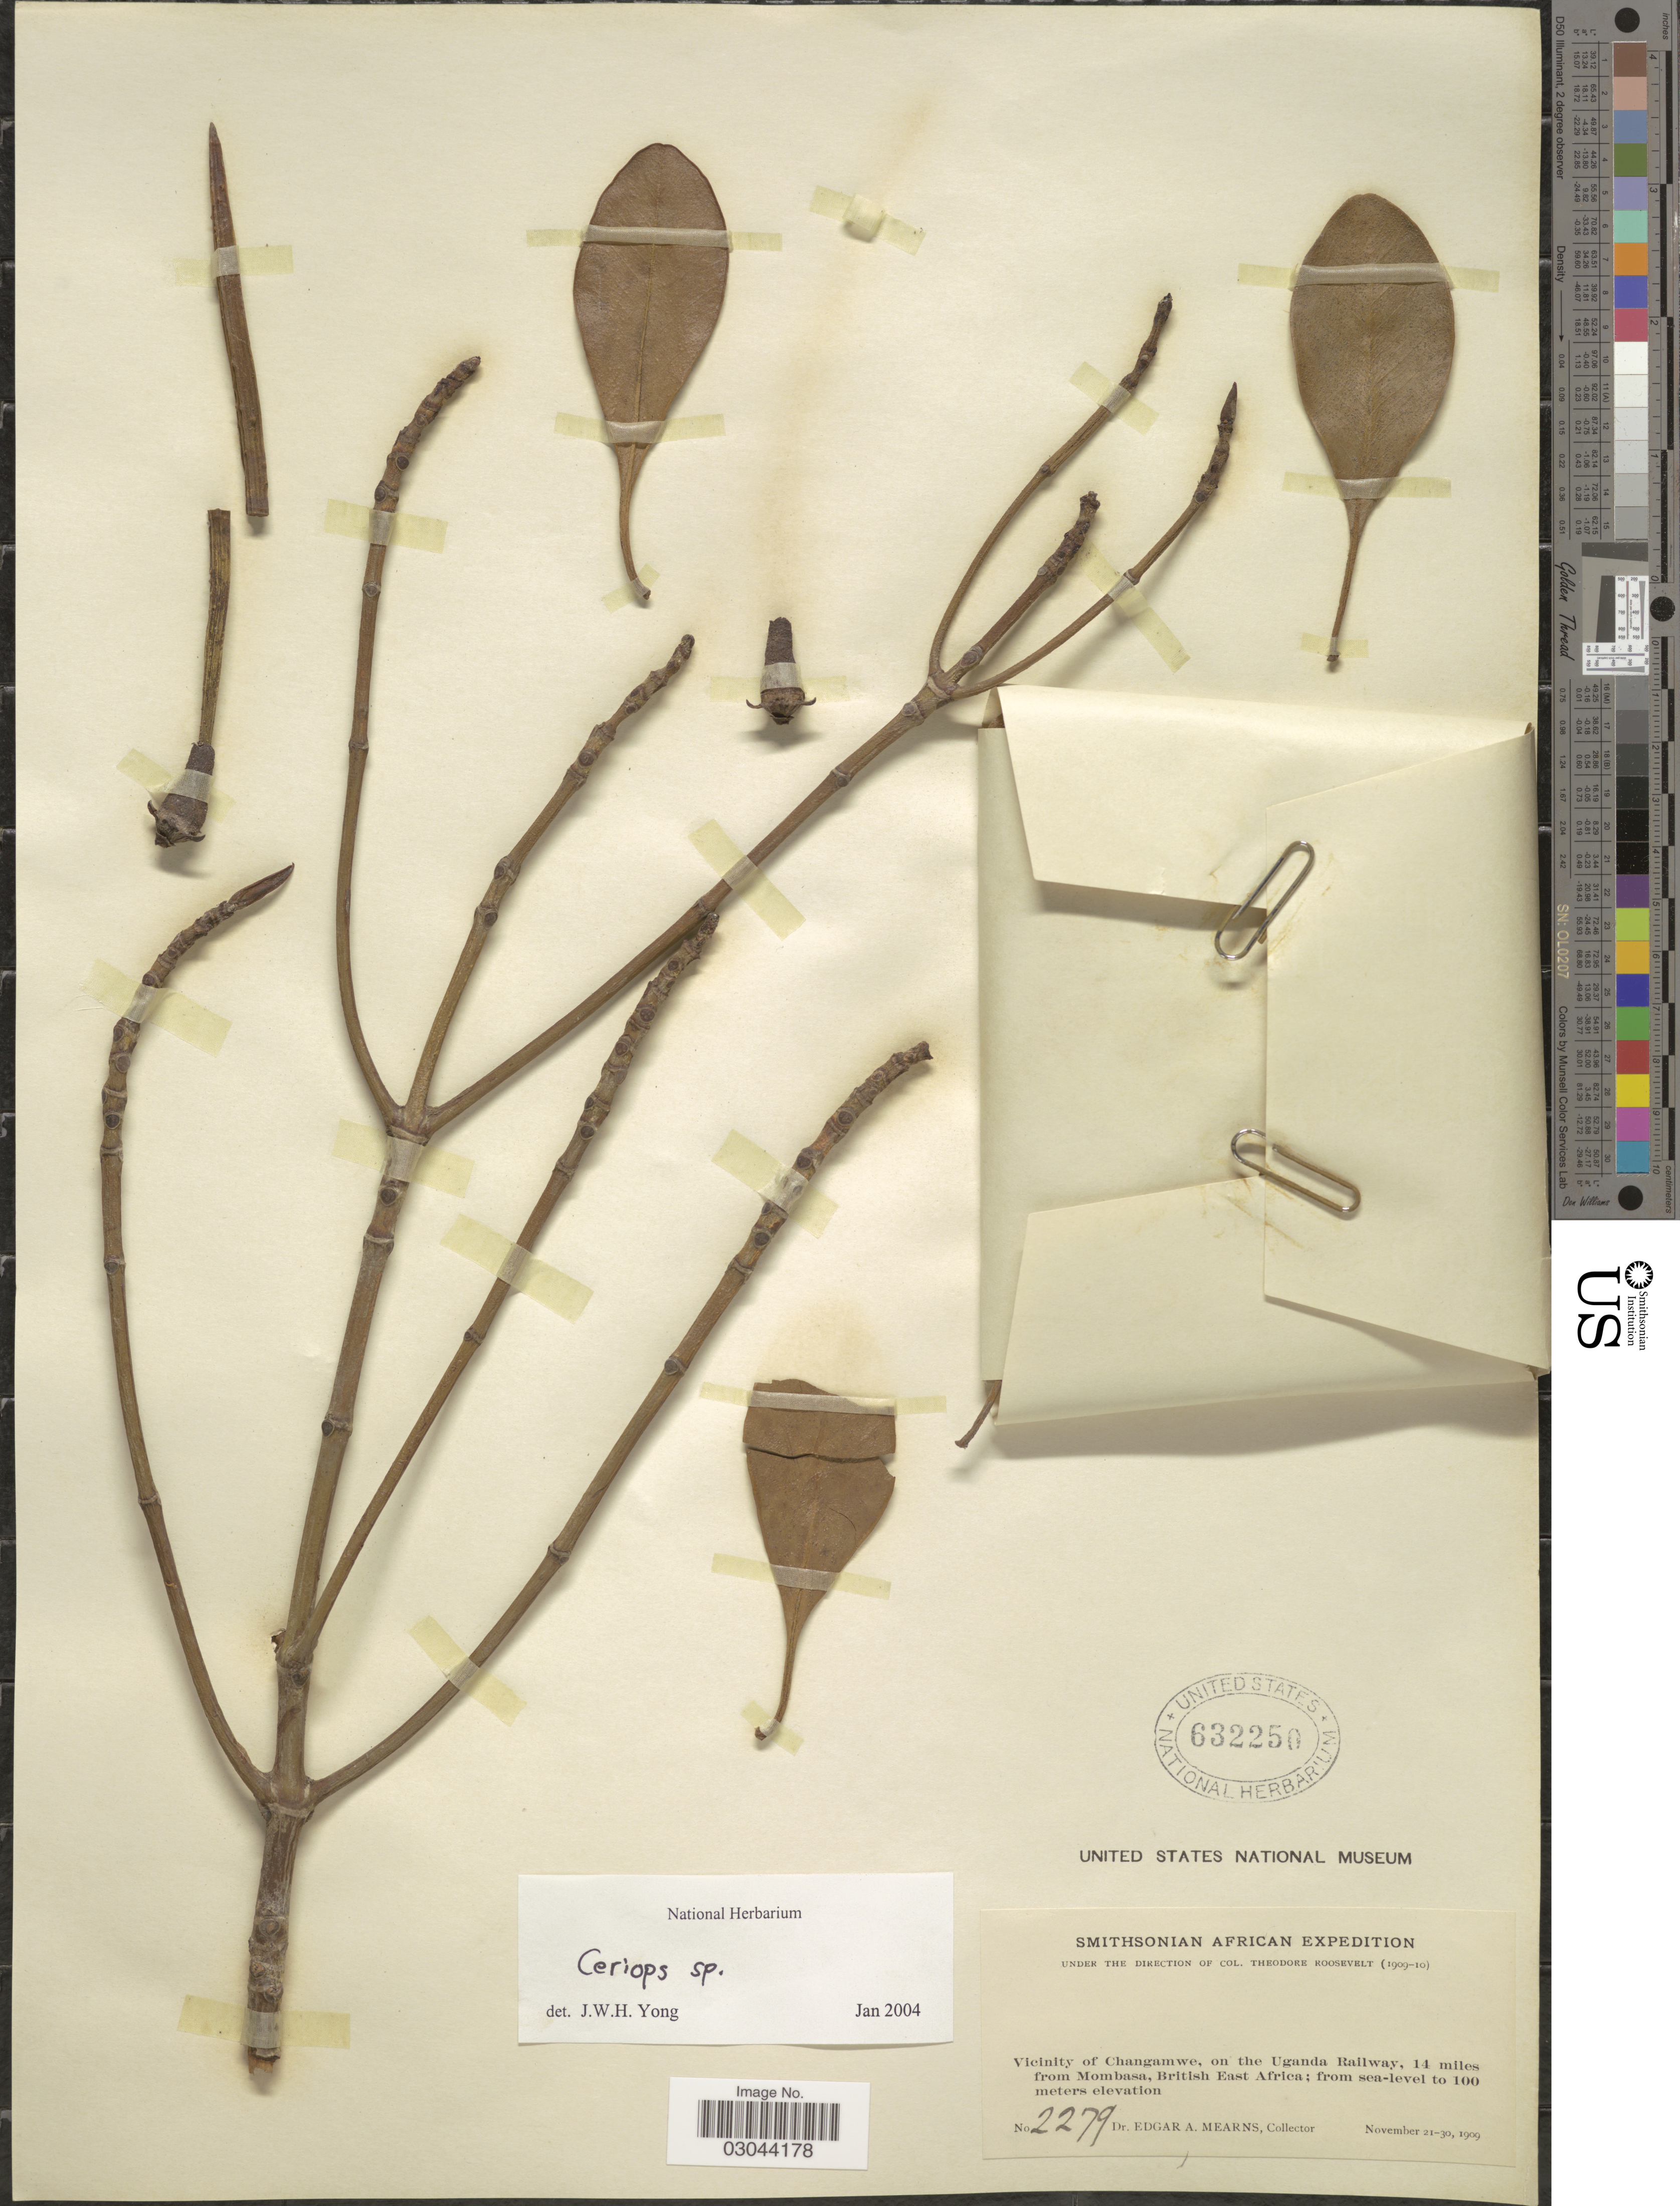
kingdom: Plantae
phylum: Tracheophyta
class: Magnoliopsida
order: Malpighiales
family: Rhizophoraceae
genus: Ceriops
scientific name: Ceriops sp.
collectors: E. A. Mearns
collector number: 2279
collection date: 1909-11-21/1909-11-30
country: Kenya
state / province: Mombasa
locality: Vicinity of Changamwe, on the Uganda Railway, 14 miles from Mombasa, British East Africa.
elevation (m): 0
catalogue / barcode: US 632250